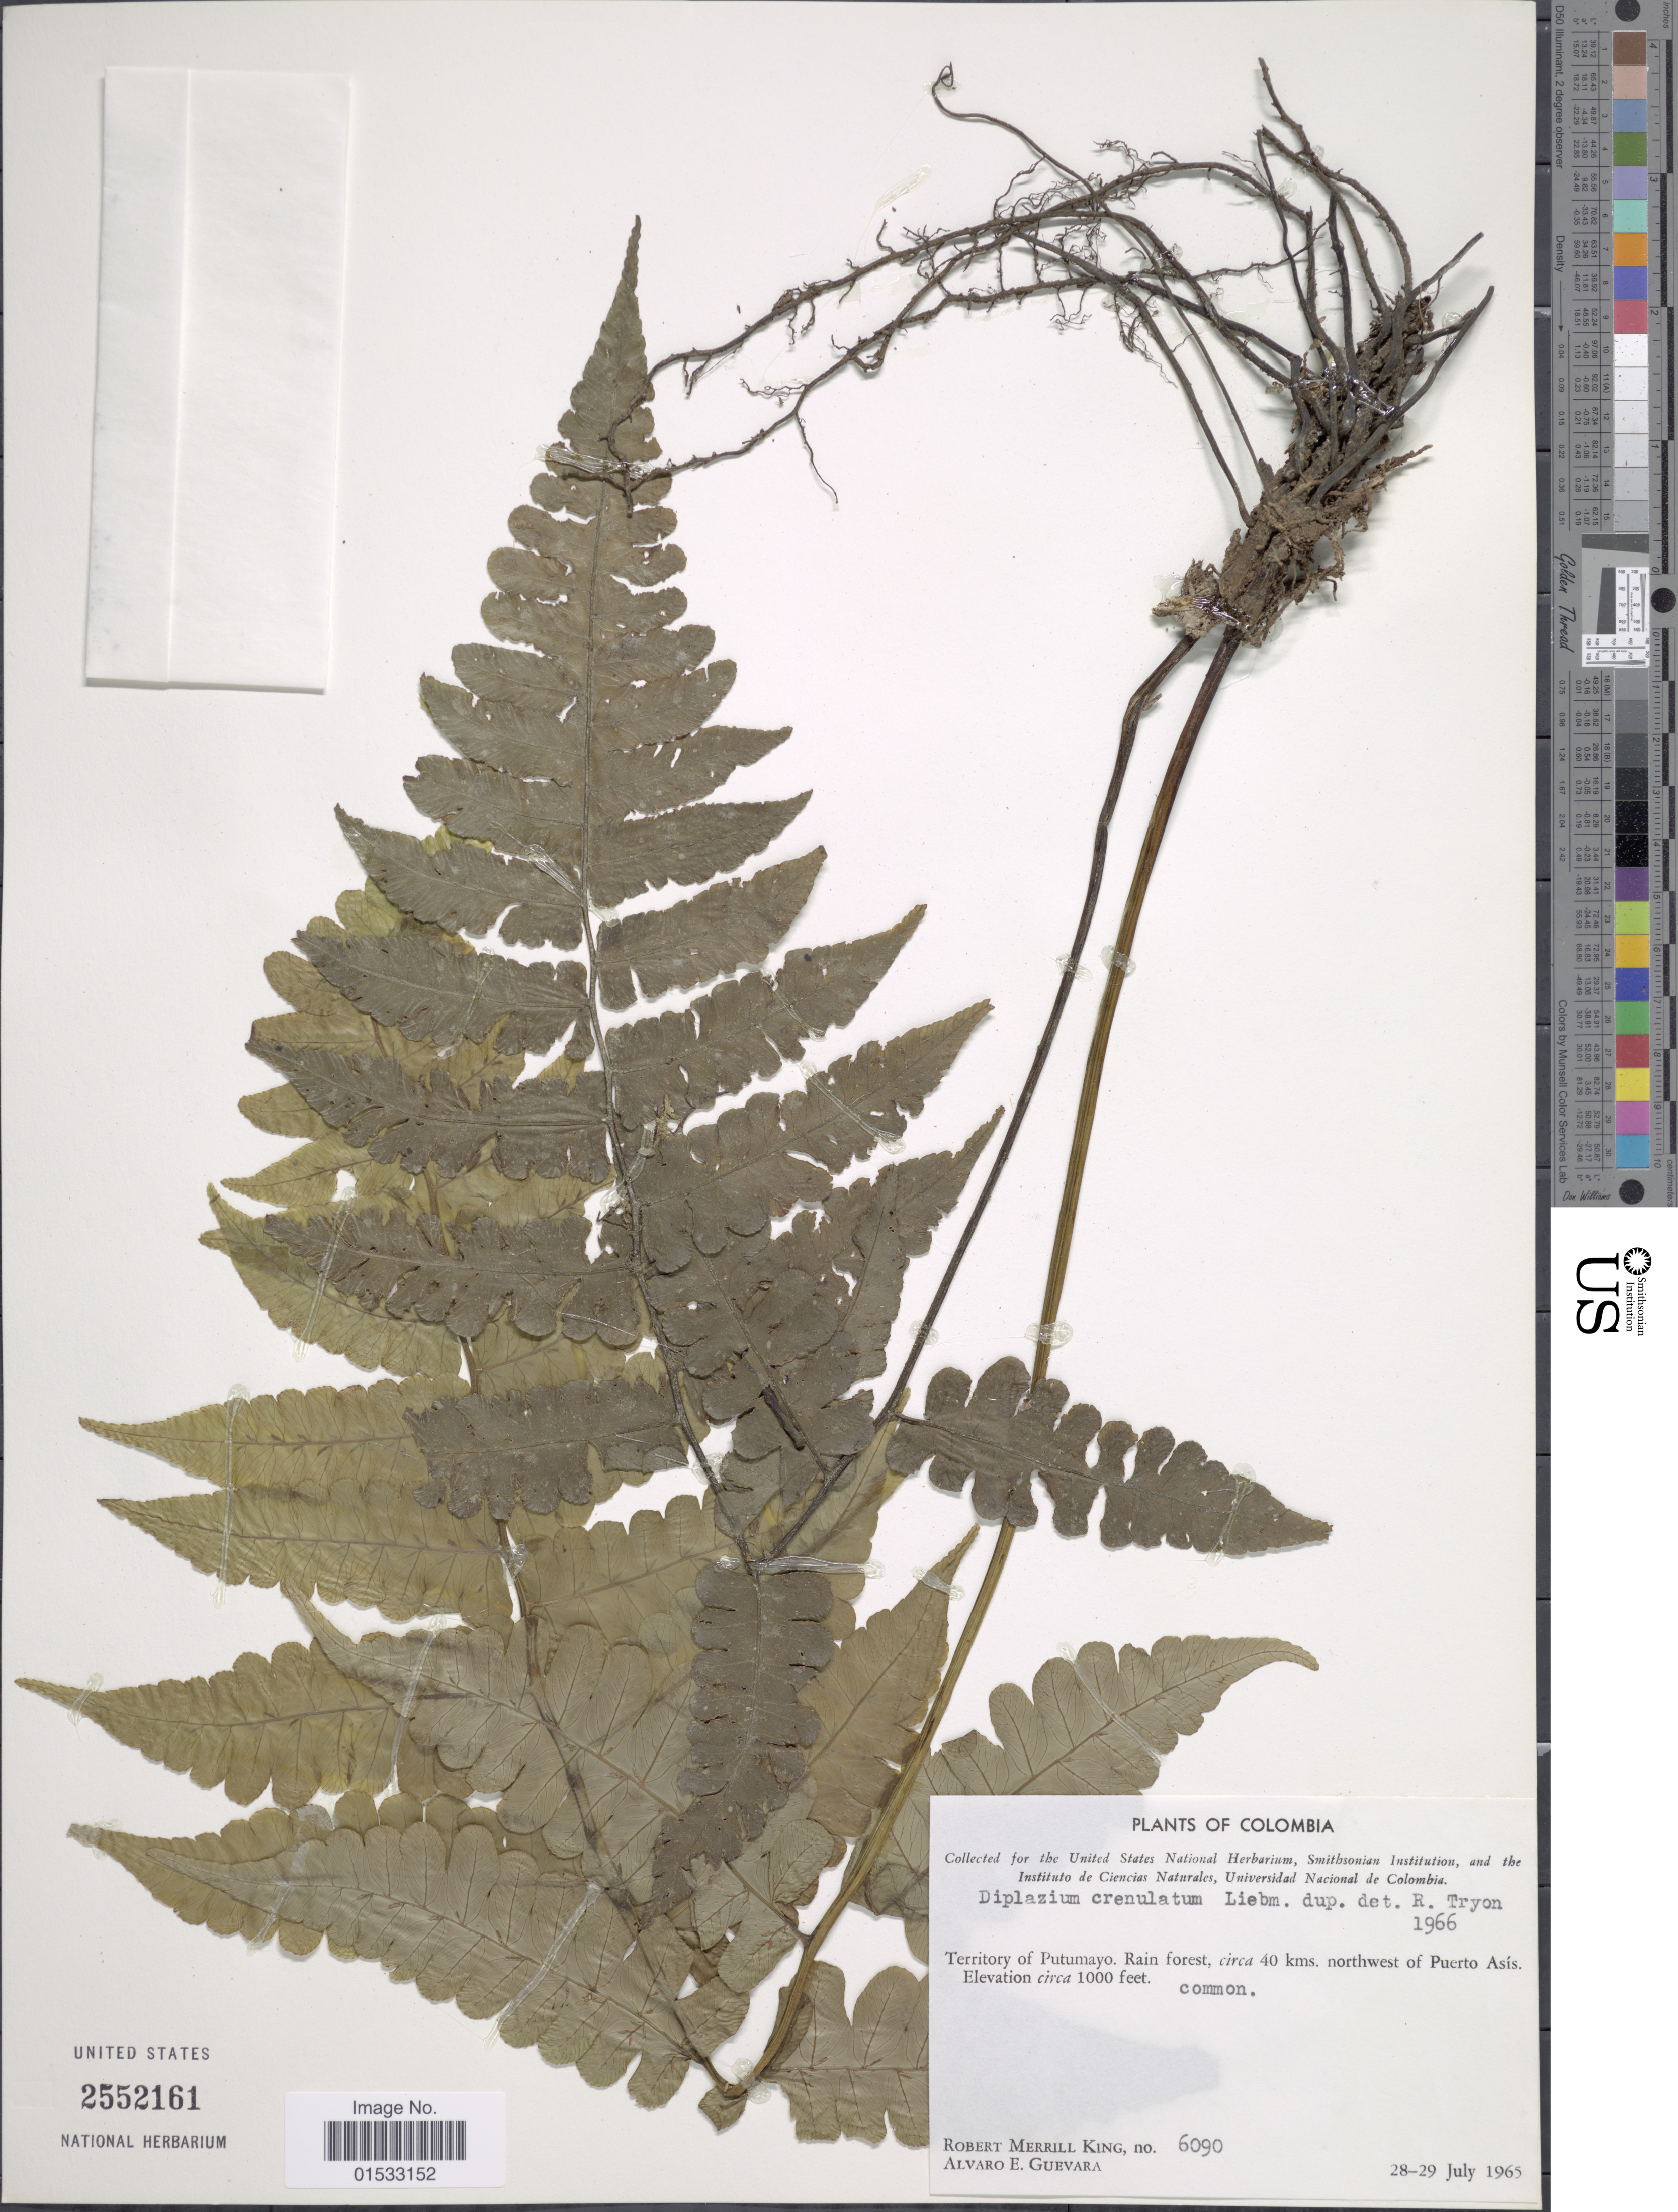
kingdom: Plantae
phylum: Tracheophyta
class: Polypodiopsida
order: Polypodiales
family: Athyriaceae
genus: Diplazium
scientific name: Diplazium striatastrum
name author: Lellinger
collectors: R. M. King & A. E. Guevara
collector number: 6090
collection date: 1965-07-28/1965-07-29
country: Colombia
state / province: Putumayo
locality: Terriotory of Putumayo. Rain forest, circa 40 kms. northwest of Puerto Asís.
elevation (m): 305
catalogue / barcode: US 2552161